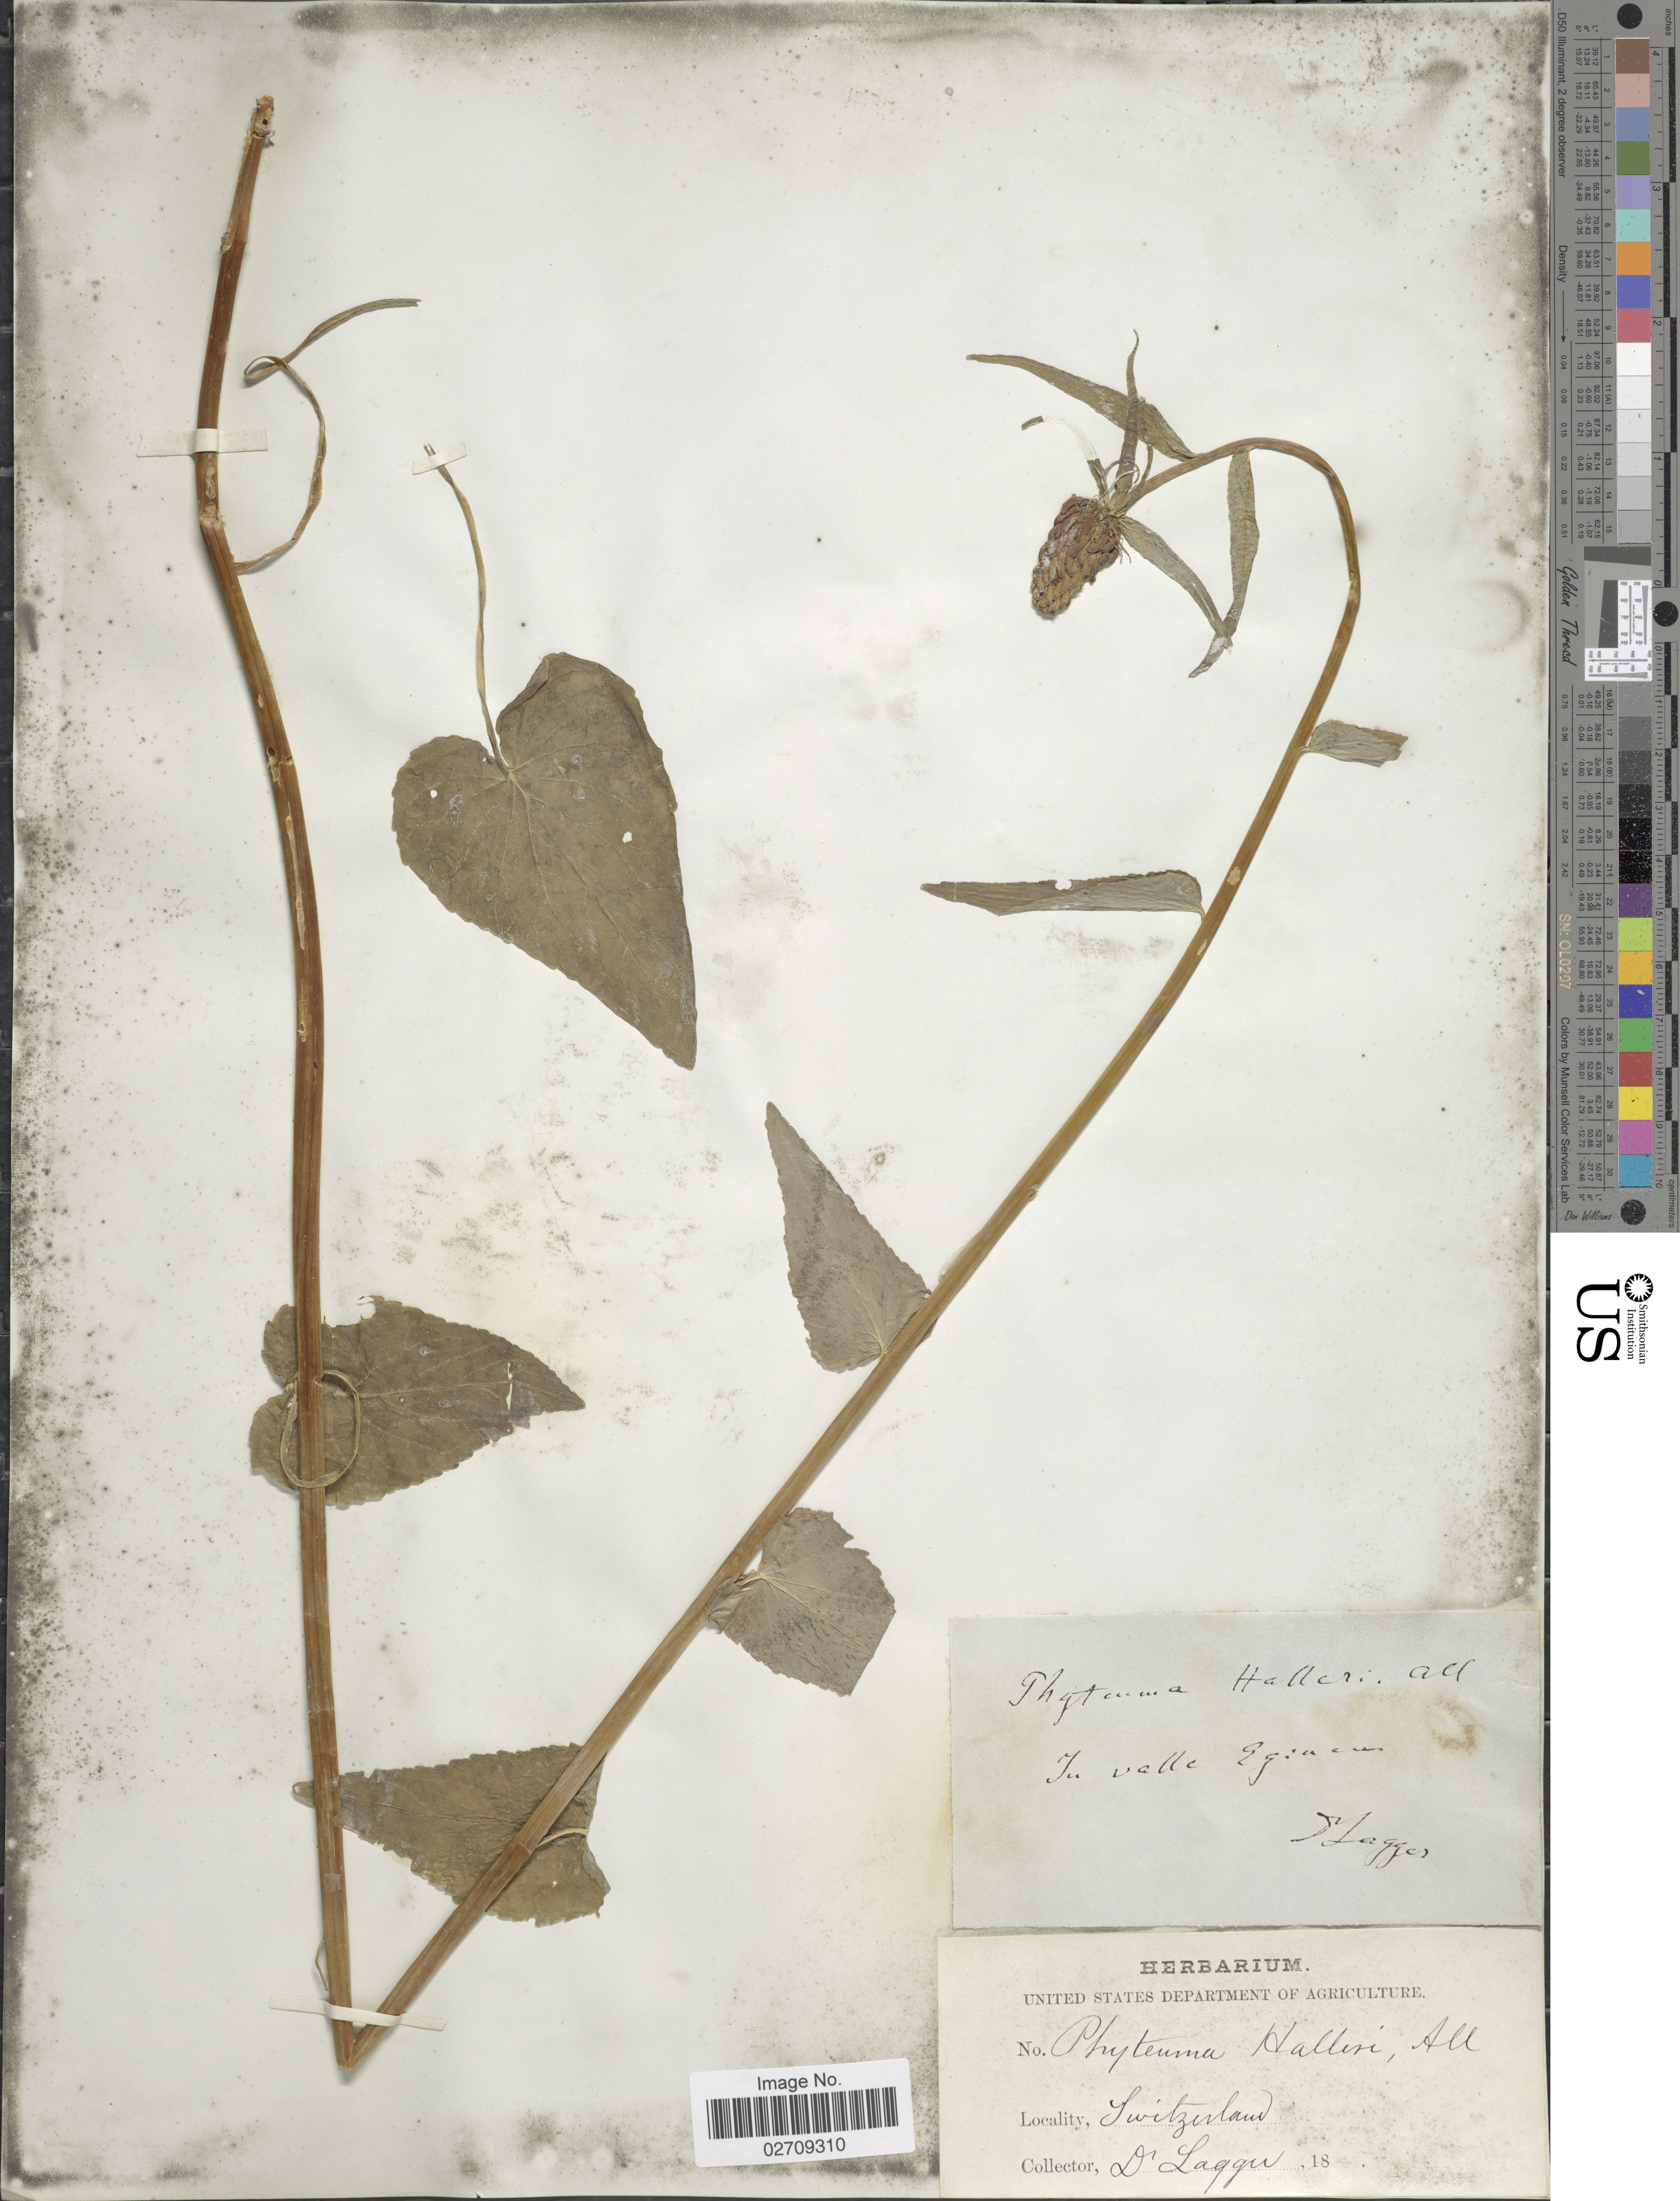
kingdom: Plantae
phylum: Tracheophyta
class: Magnoliopsida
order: Asterales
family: Campanulaceae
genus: Phyteuma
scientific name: Phyteuma halleri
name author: All.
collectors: F. J. Lagger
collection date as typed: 18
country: Switzerland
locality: In valle Eginem.